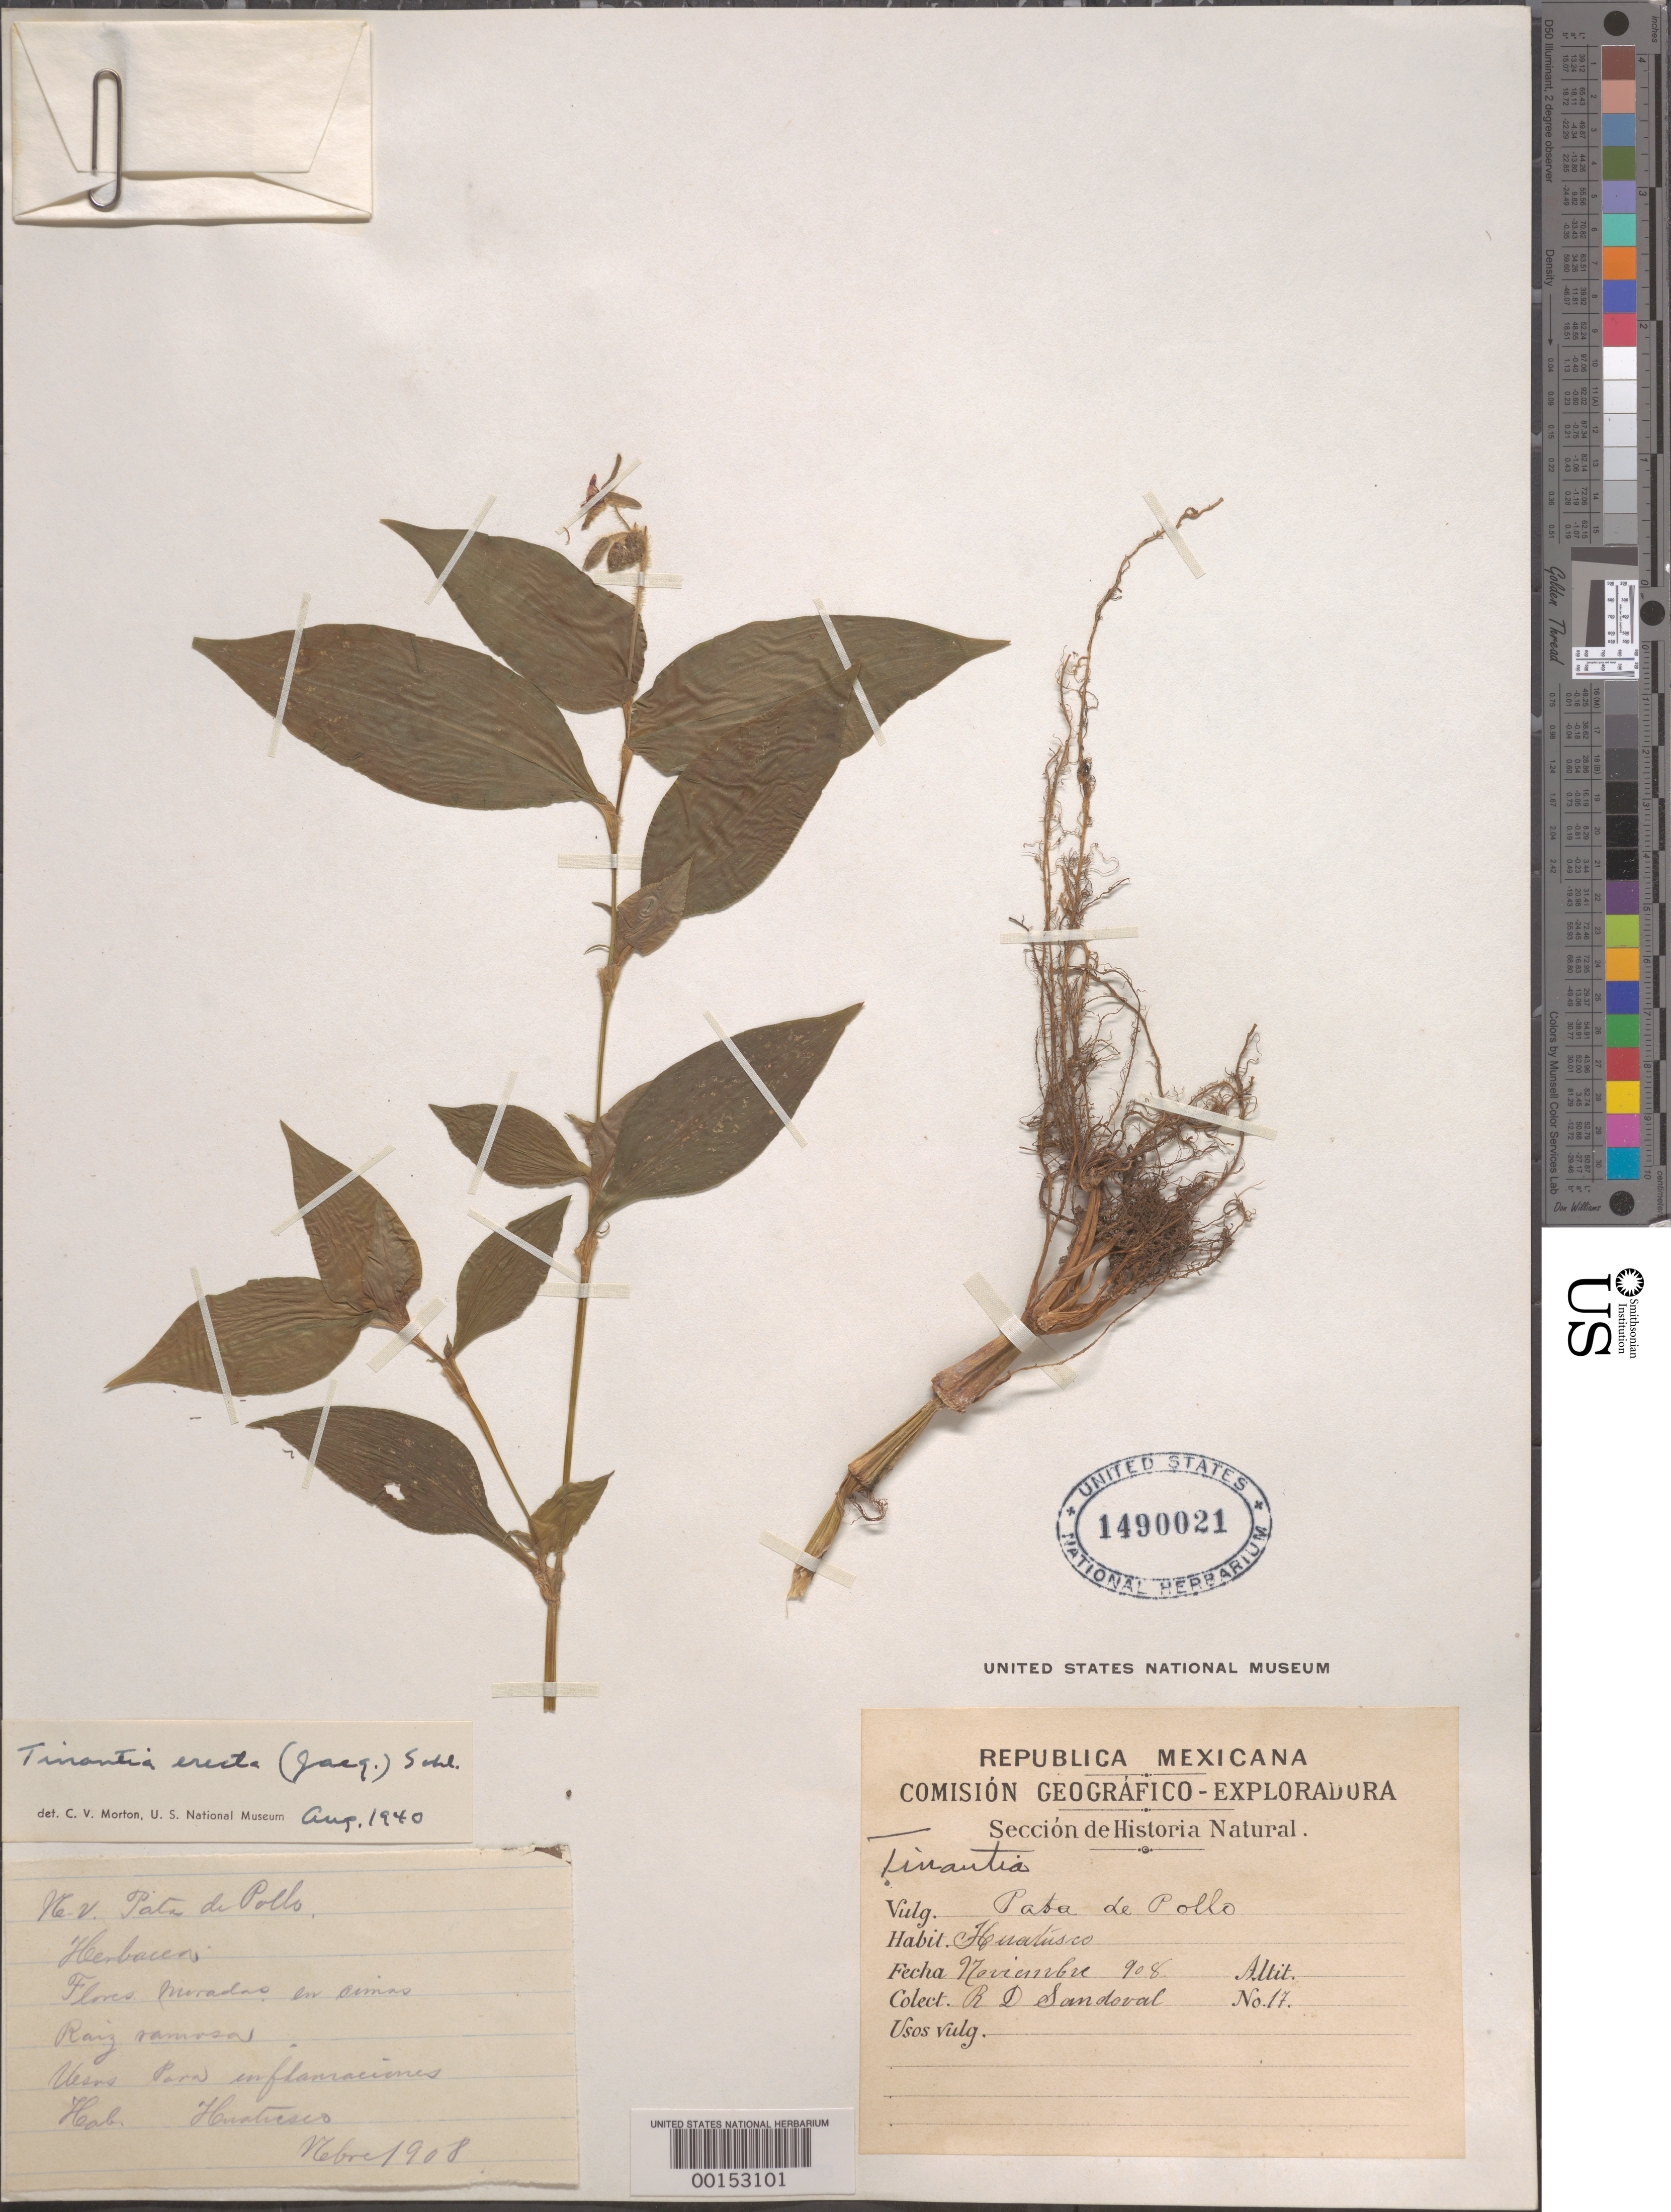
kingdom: Plantae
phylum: Tracheophyta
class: Liliopsida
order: Commelinales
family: Commelinaceae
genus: Tinantia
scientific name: Tinantia erecta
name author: (Jacq.) Fenzl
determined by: Morton, C. V.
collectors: R. D. Sandoval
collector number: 17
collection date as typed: Nov 1908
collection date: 1908-11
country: Mexico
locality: Huatusco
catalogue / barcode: US 1490021